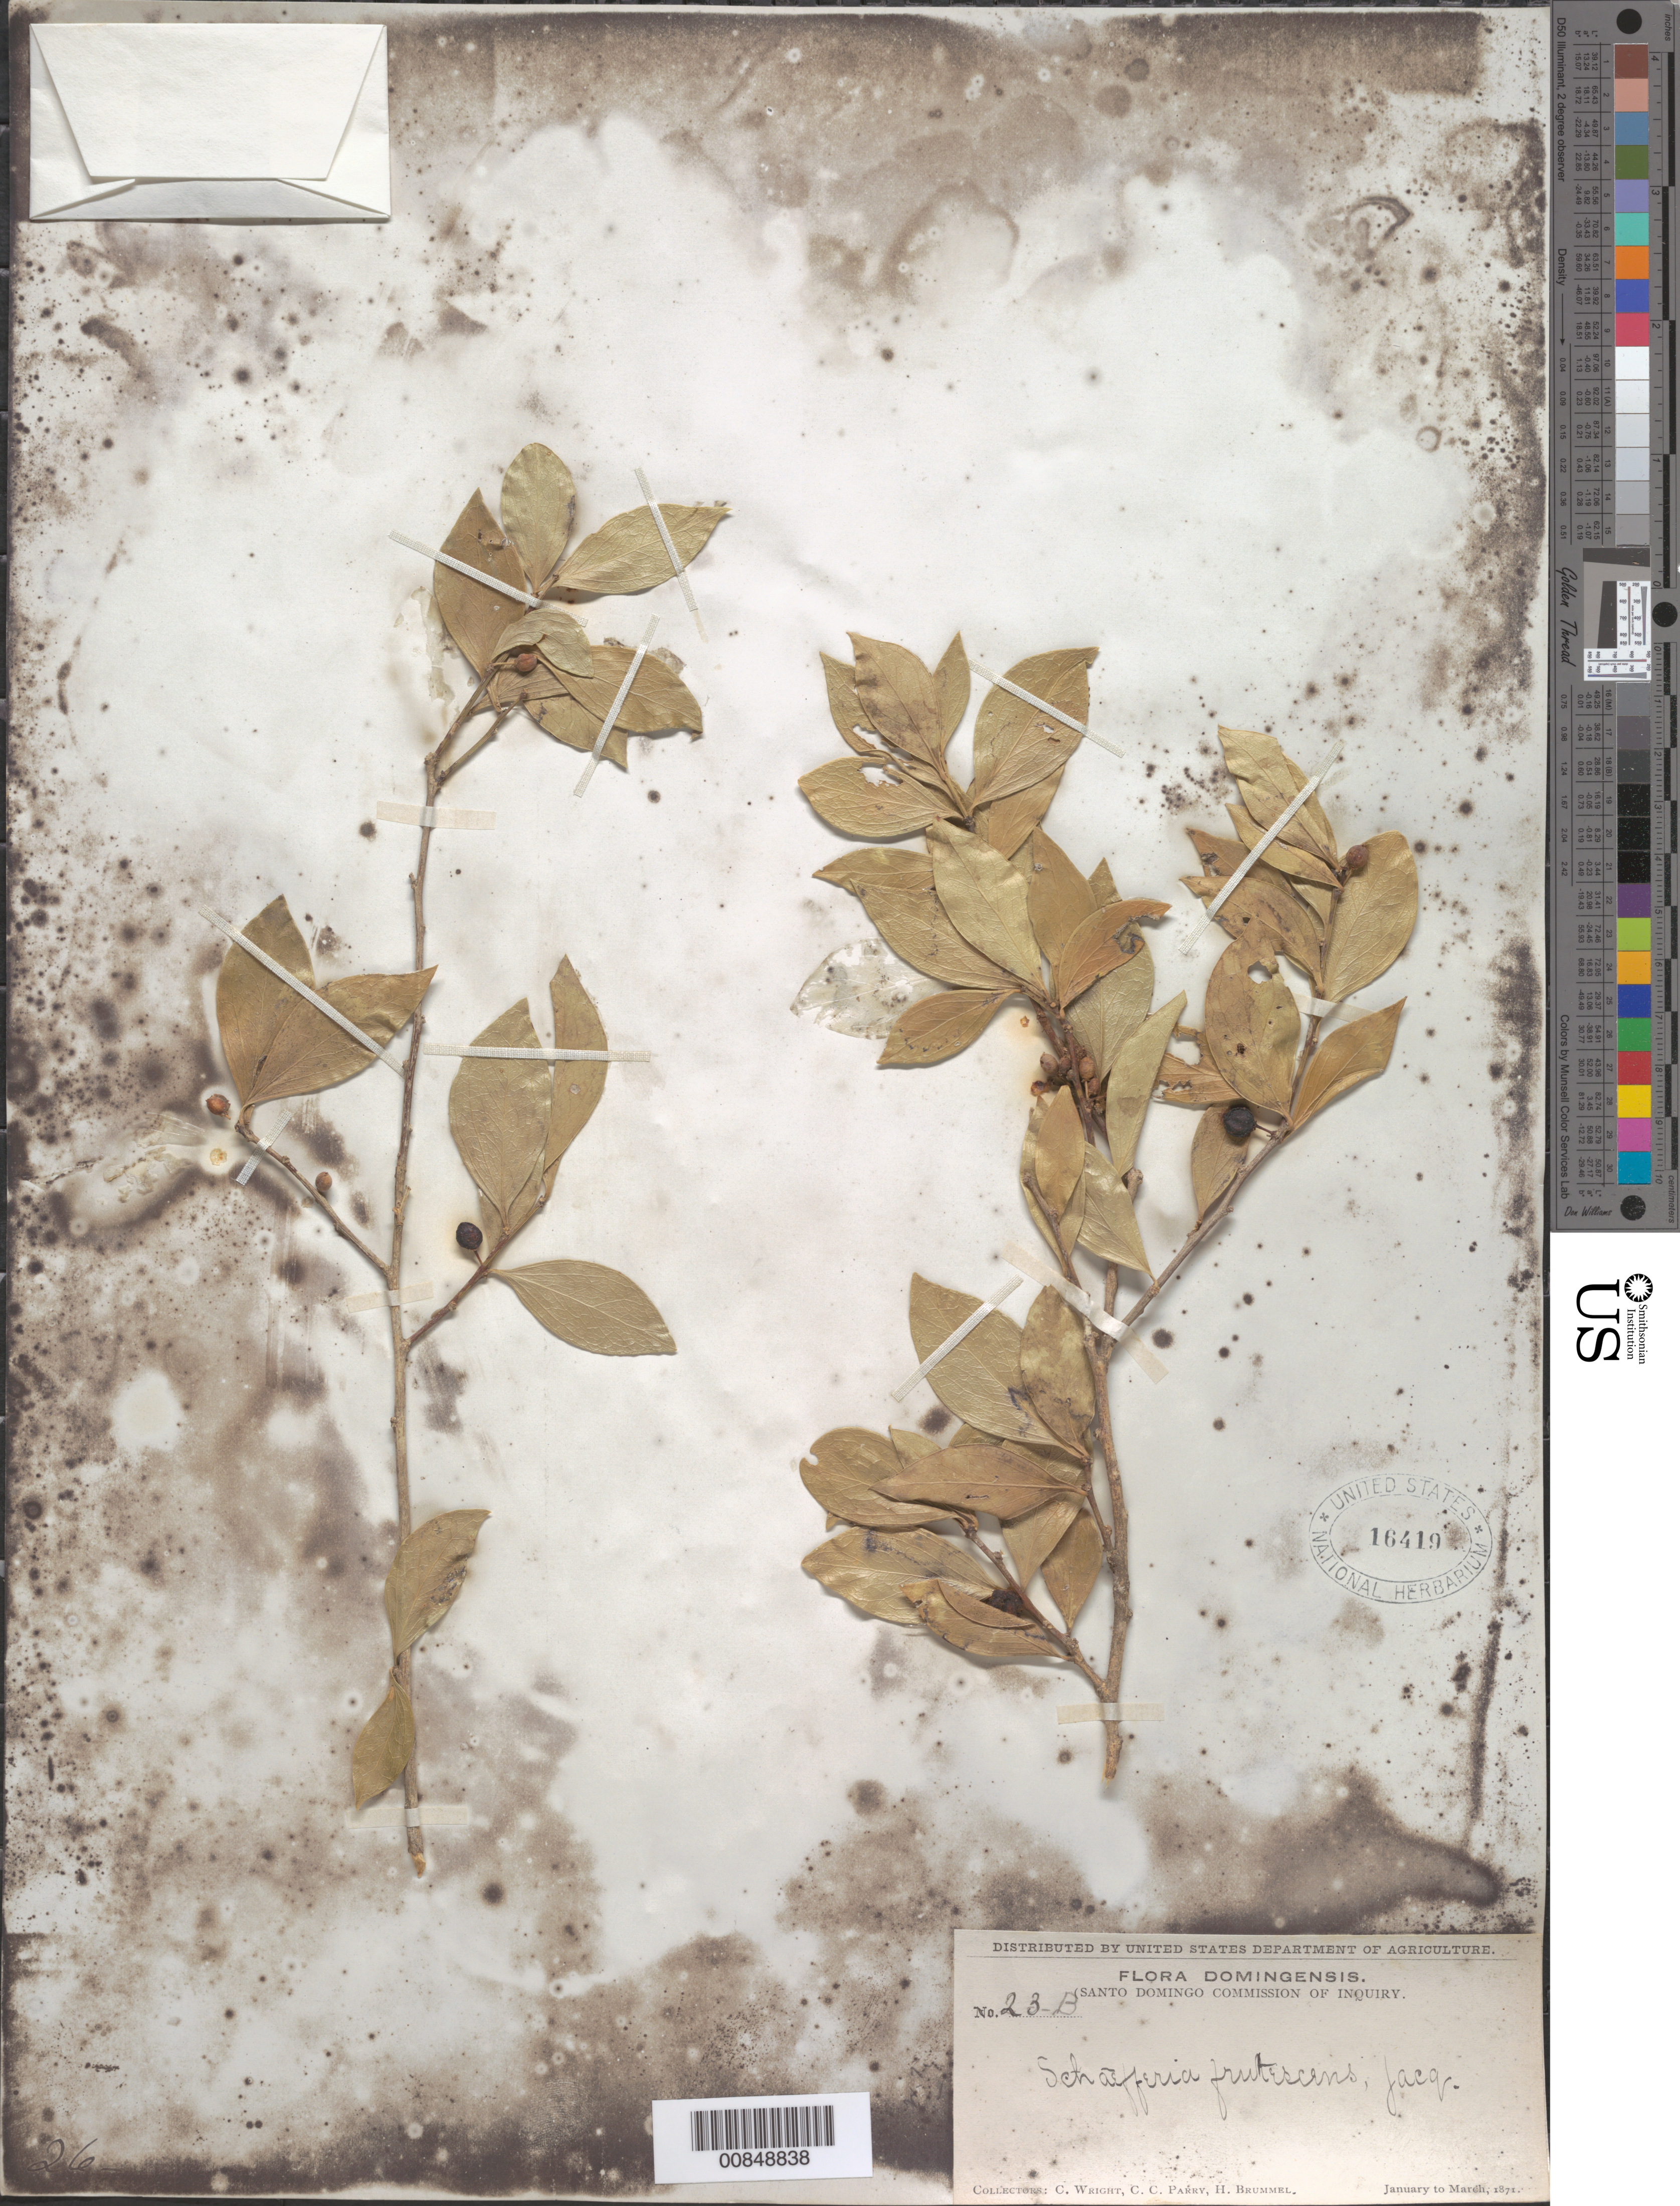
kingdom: Plantae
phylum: Tracheophyta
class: Magnoliopsida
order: Celastrales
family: Celastraceae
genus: Schaefferia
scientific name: Schaefferia frutescens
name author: Jacq.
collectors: C. Wright, C. C. Parry & H. Brummel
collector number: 23B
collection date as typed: Jan 1871 to -- Mar 1871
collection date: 1871-01/1871-03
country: Dominican Republic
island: Hispaniola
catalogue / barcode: US 16419